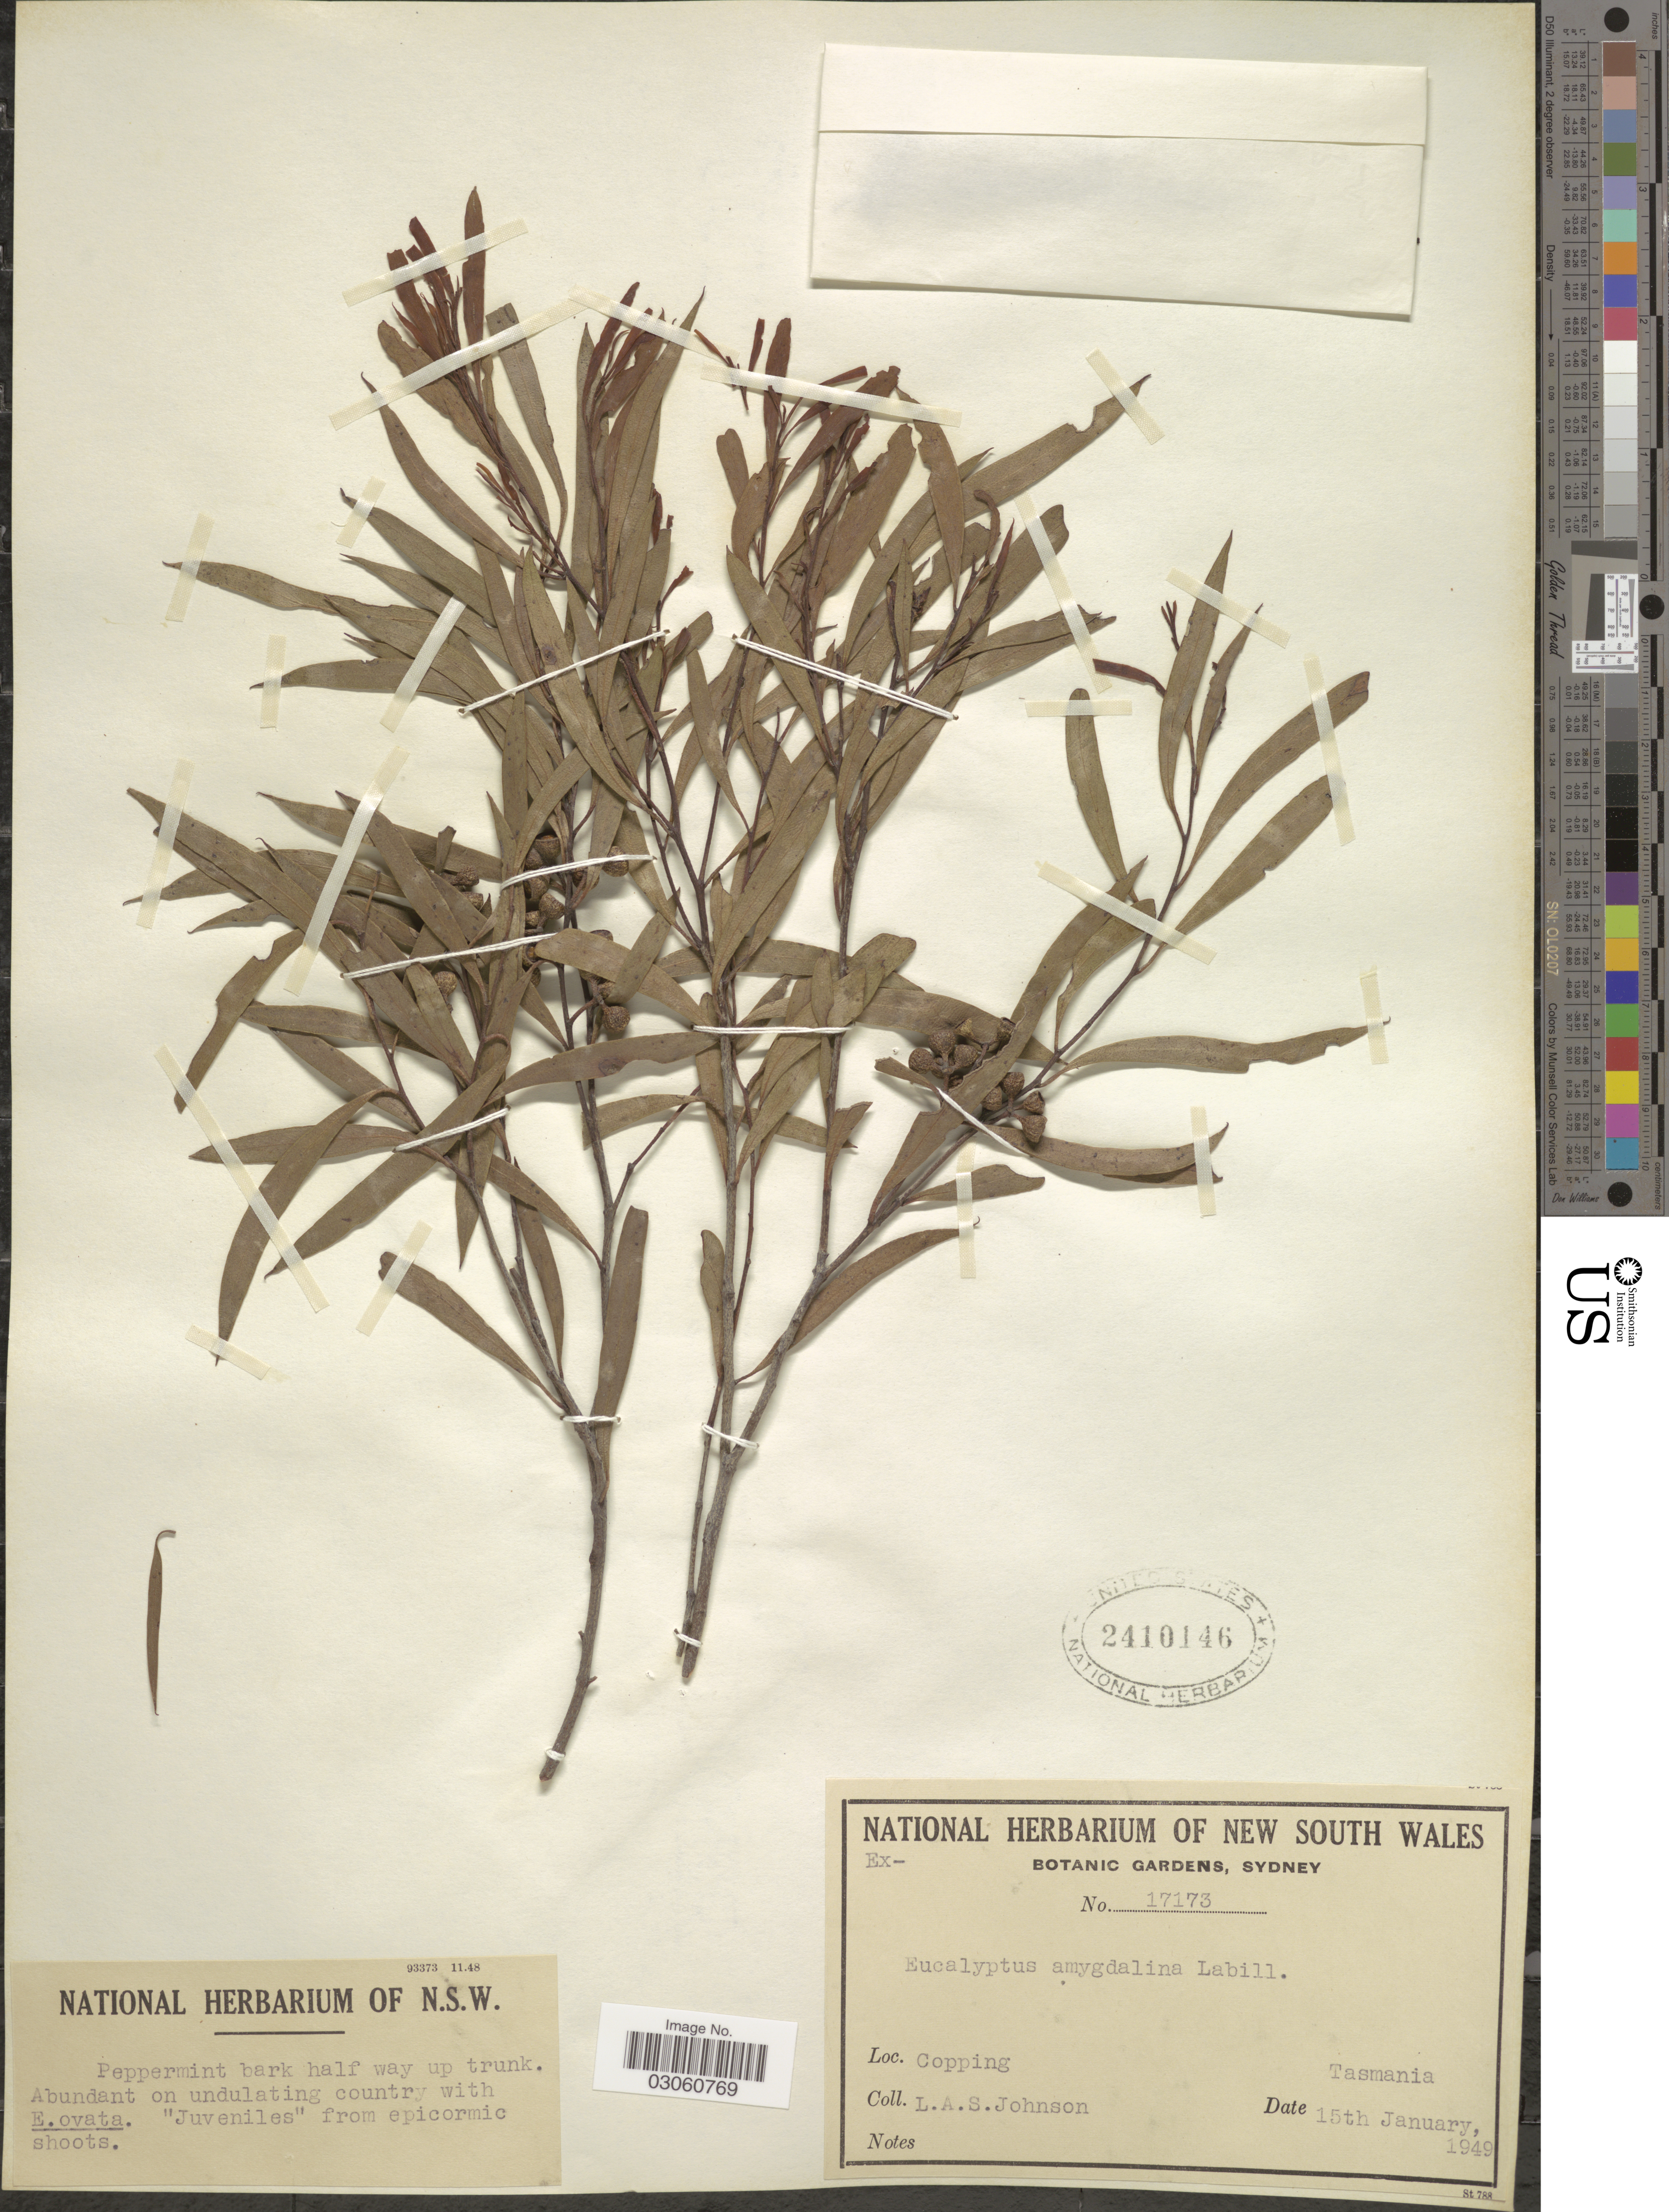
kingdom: Plantae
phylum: Tracheophyta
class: Magnoliopsida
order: Myrtales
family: Myrtaceae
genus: Eucalyptus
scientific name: Eucalyptus amygdalina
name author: Labill.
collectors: L. A. S. Johnson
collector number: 17173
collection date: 1949-01-15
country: Australia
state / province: Tasmania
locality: Copping.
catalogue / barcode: US 2410146